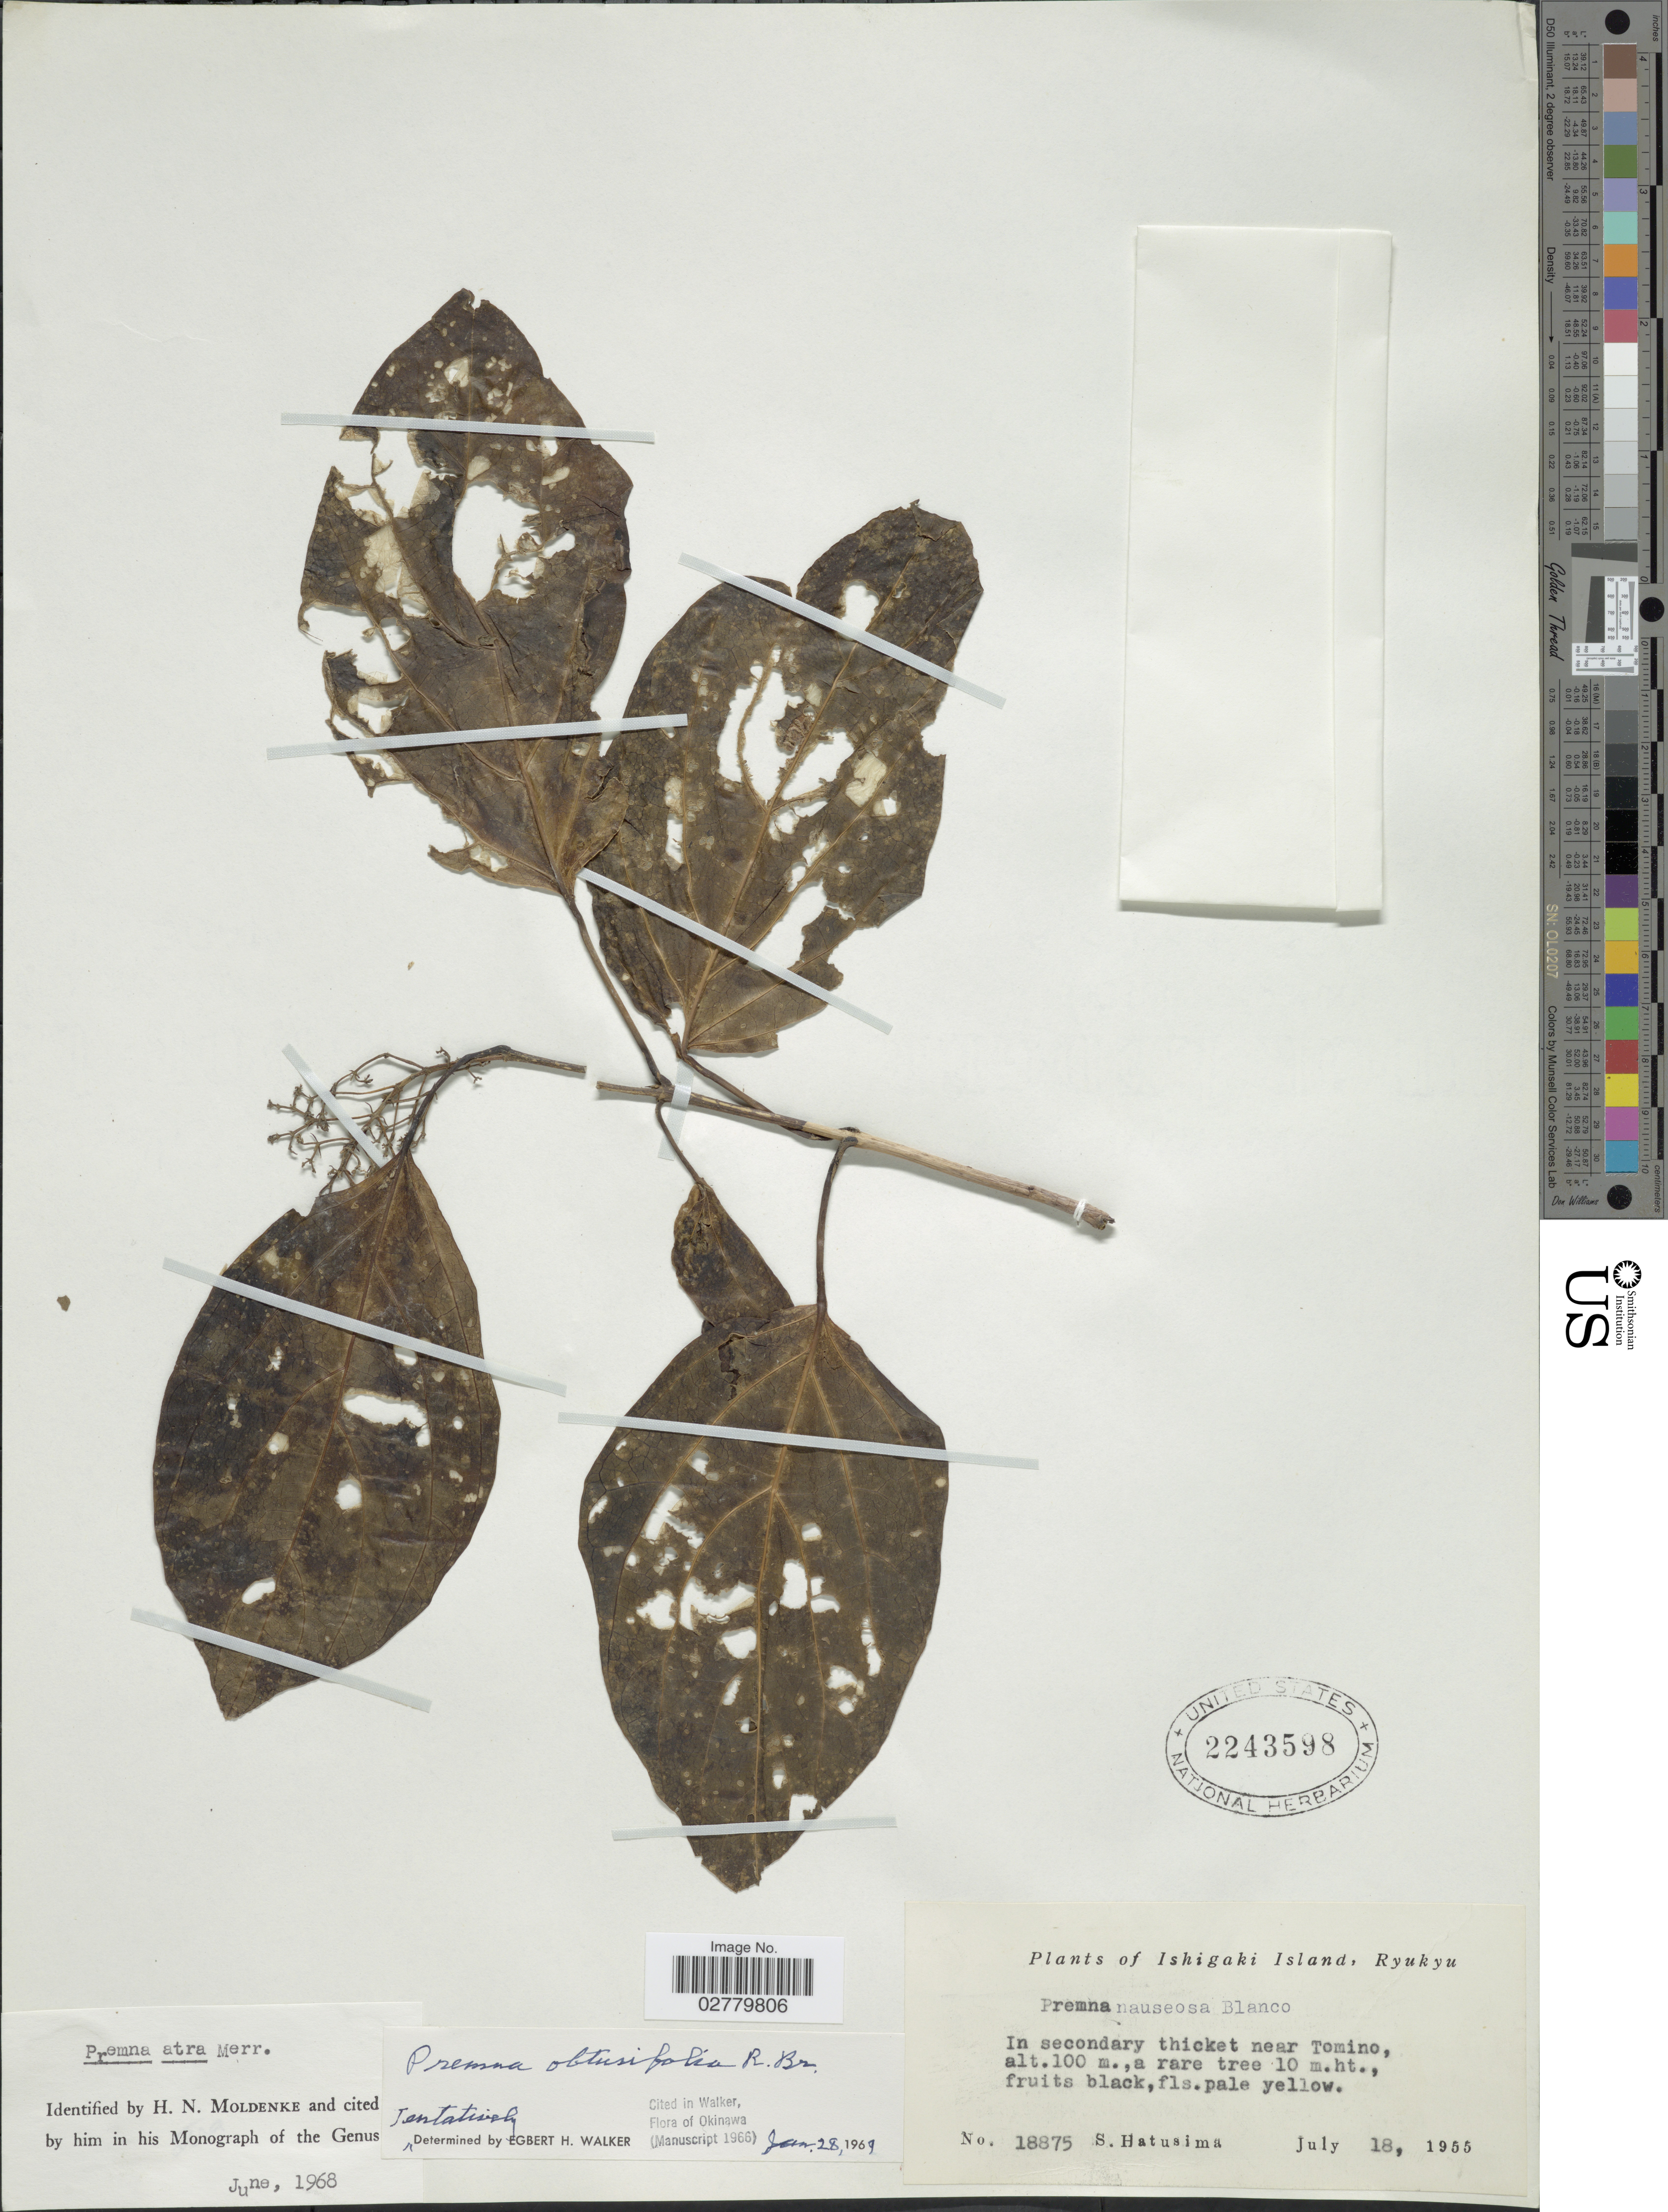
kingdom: Plantae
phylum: Tracheophyta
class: Magnoliopsida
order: Lamiales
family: Lamiaceae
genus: Premna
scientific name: Premna obtusifolia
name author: R. Br.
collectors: S. Hatusima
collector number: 18875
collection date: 1955-07-18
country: Japan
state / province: Okinawa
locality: Ishigaki Island, Ryukyu. In secondary thicket near Tomino.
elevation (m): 100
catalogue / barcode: US 2243598